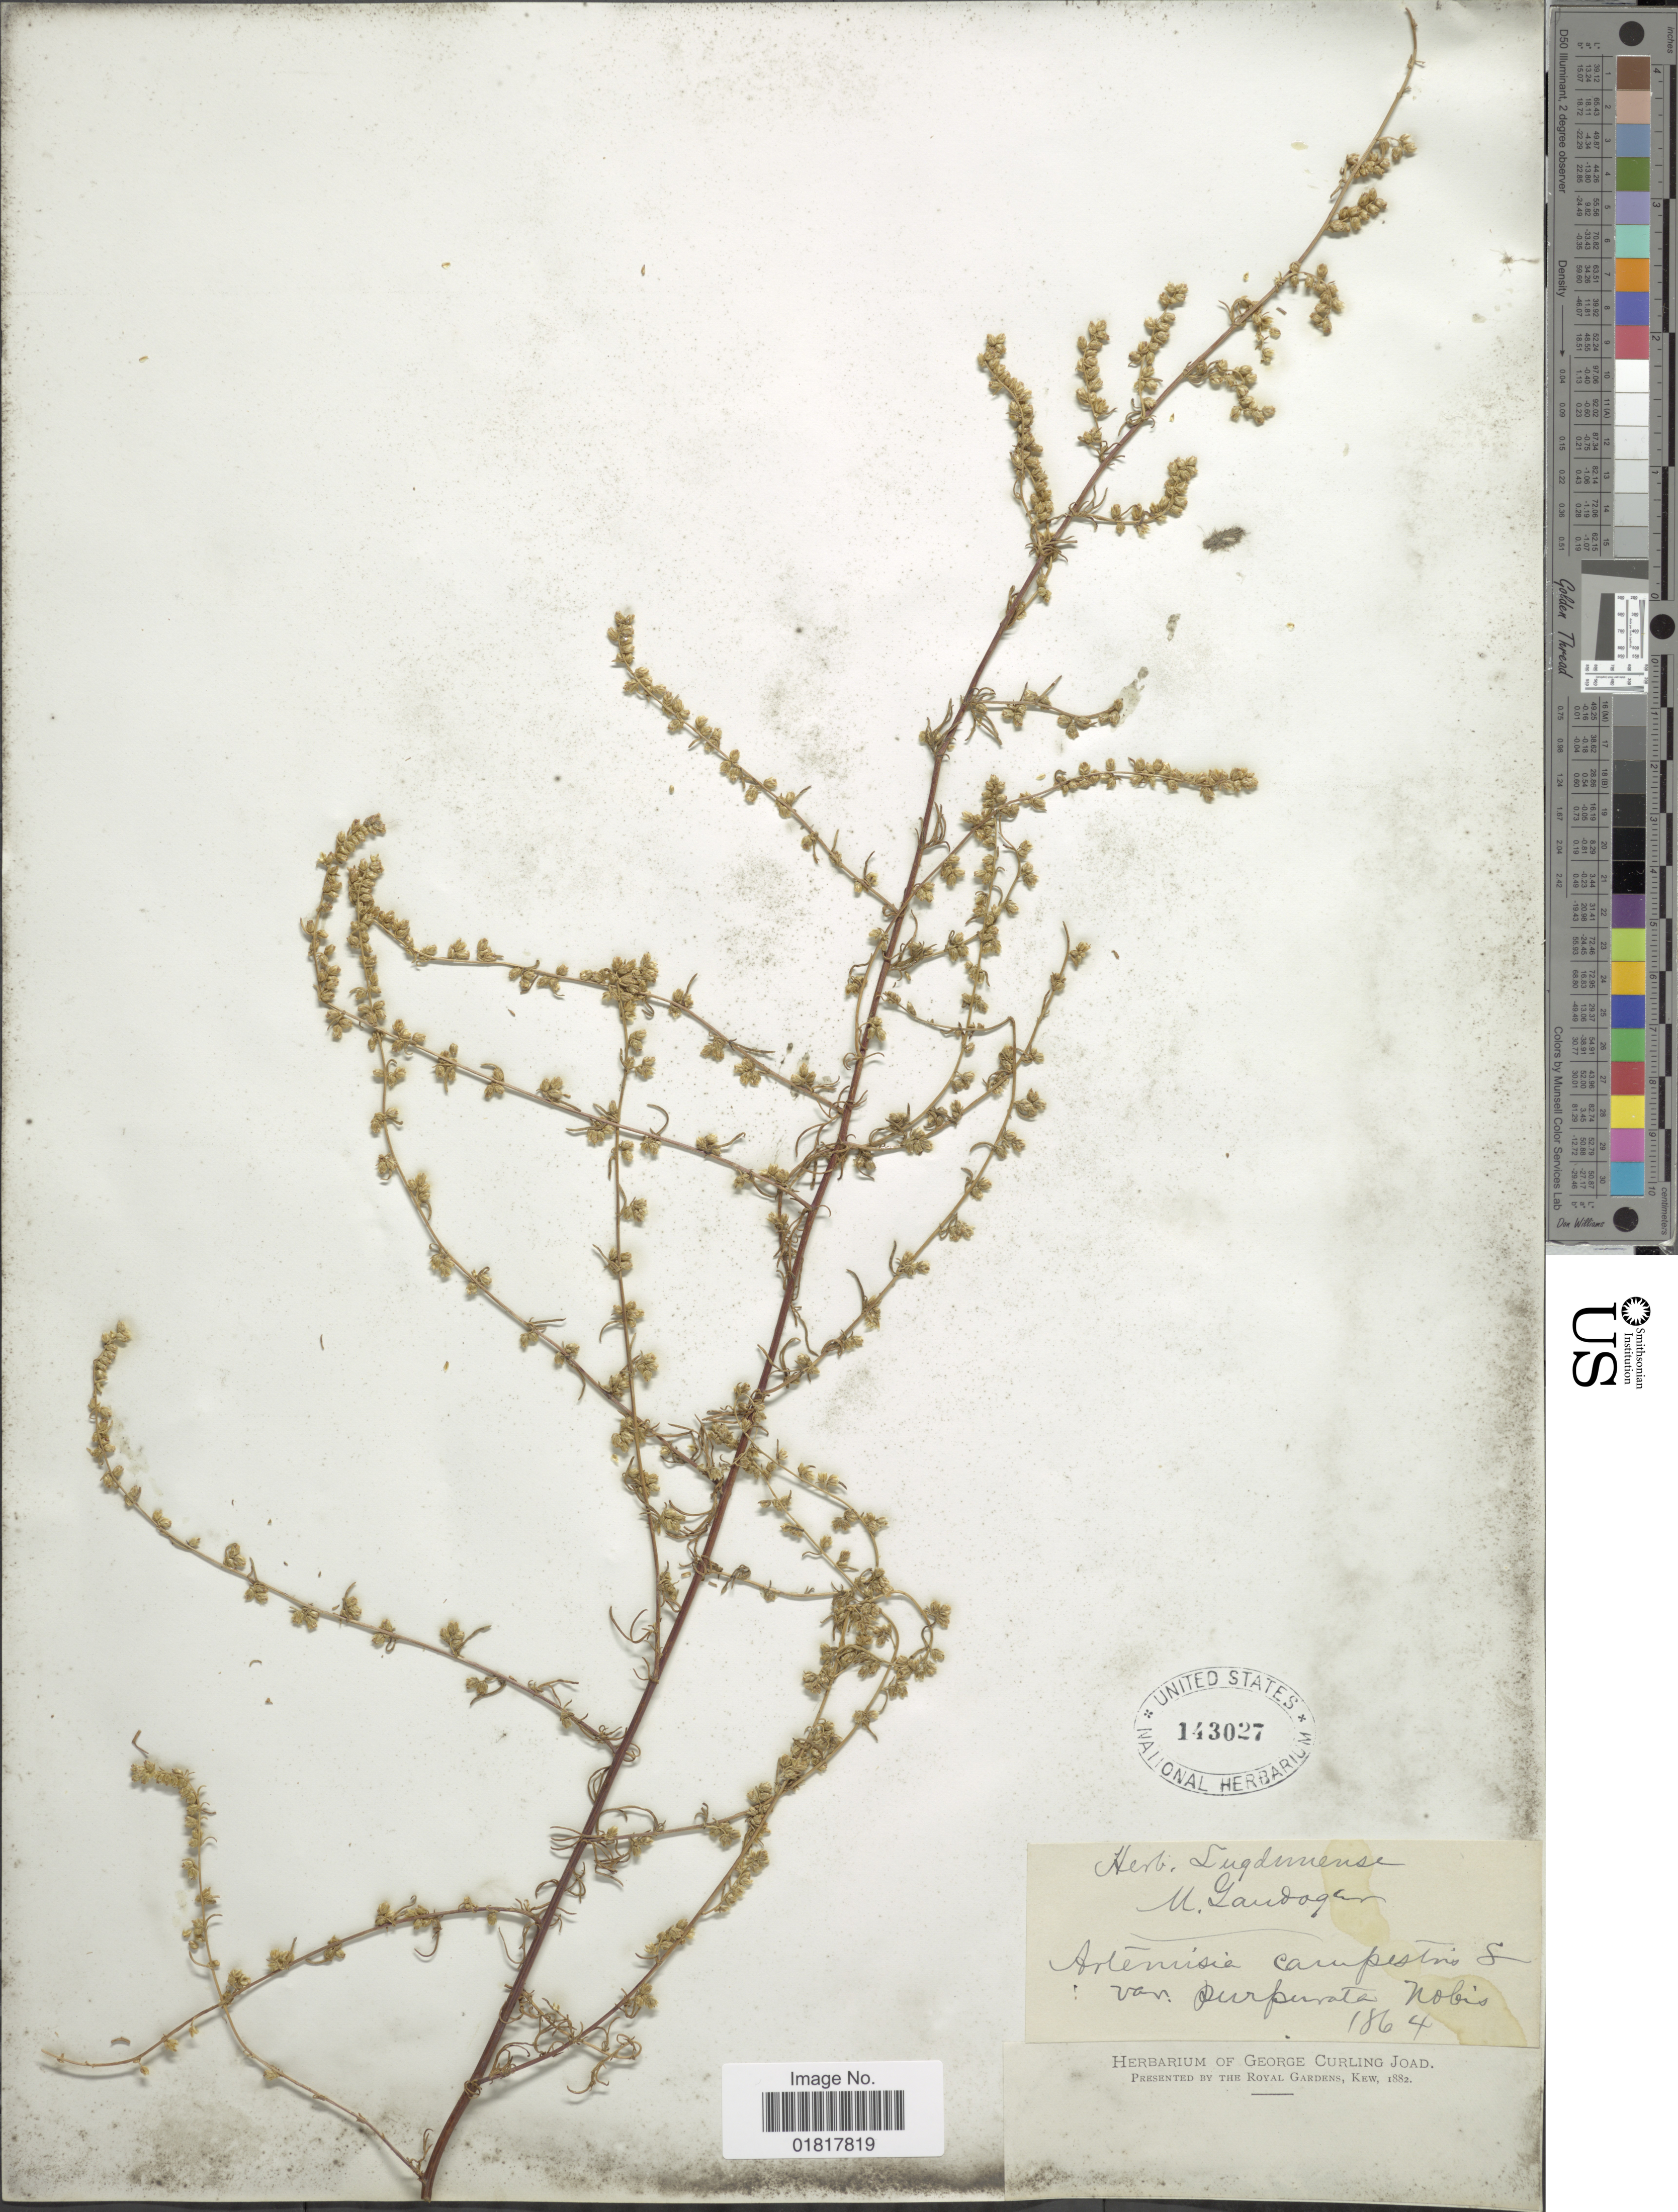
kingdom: Plantae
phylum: Tracheophyta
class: Magnoliopsida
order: Asterales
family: Asteraceae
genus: Artemisia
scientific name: Artemisia campestris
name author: L.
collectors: M. Gandoger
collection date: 1864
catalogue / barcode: US 143027